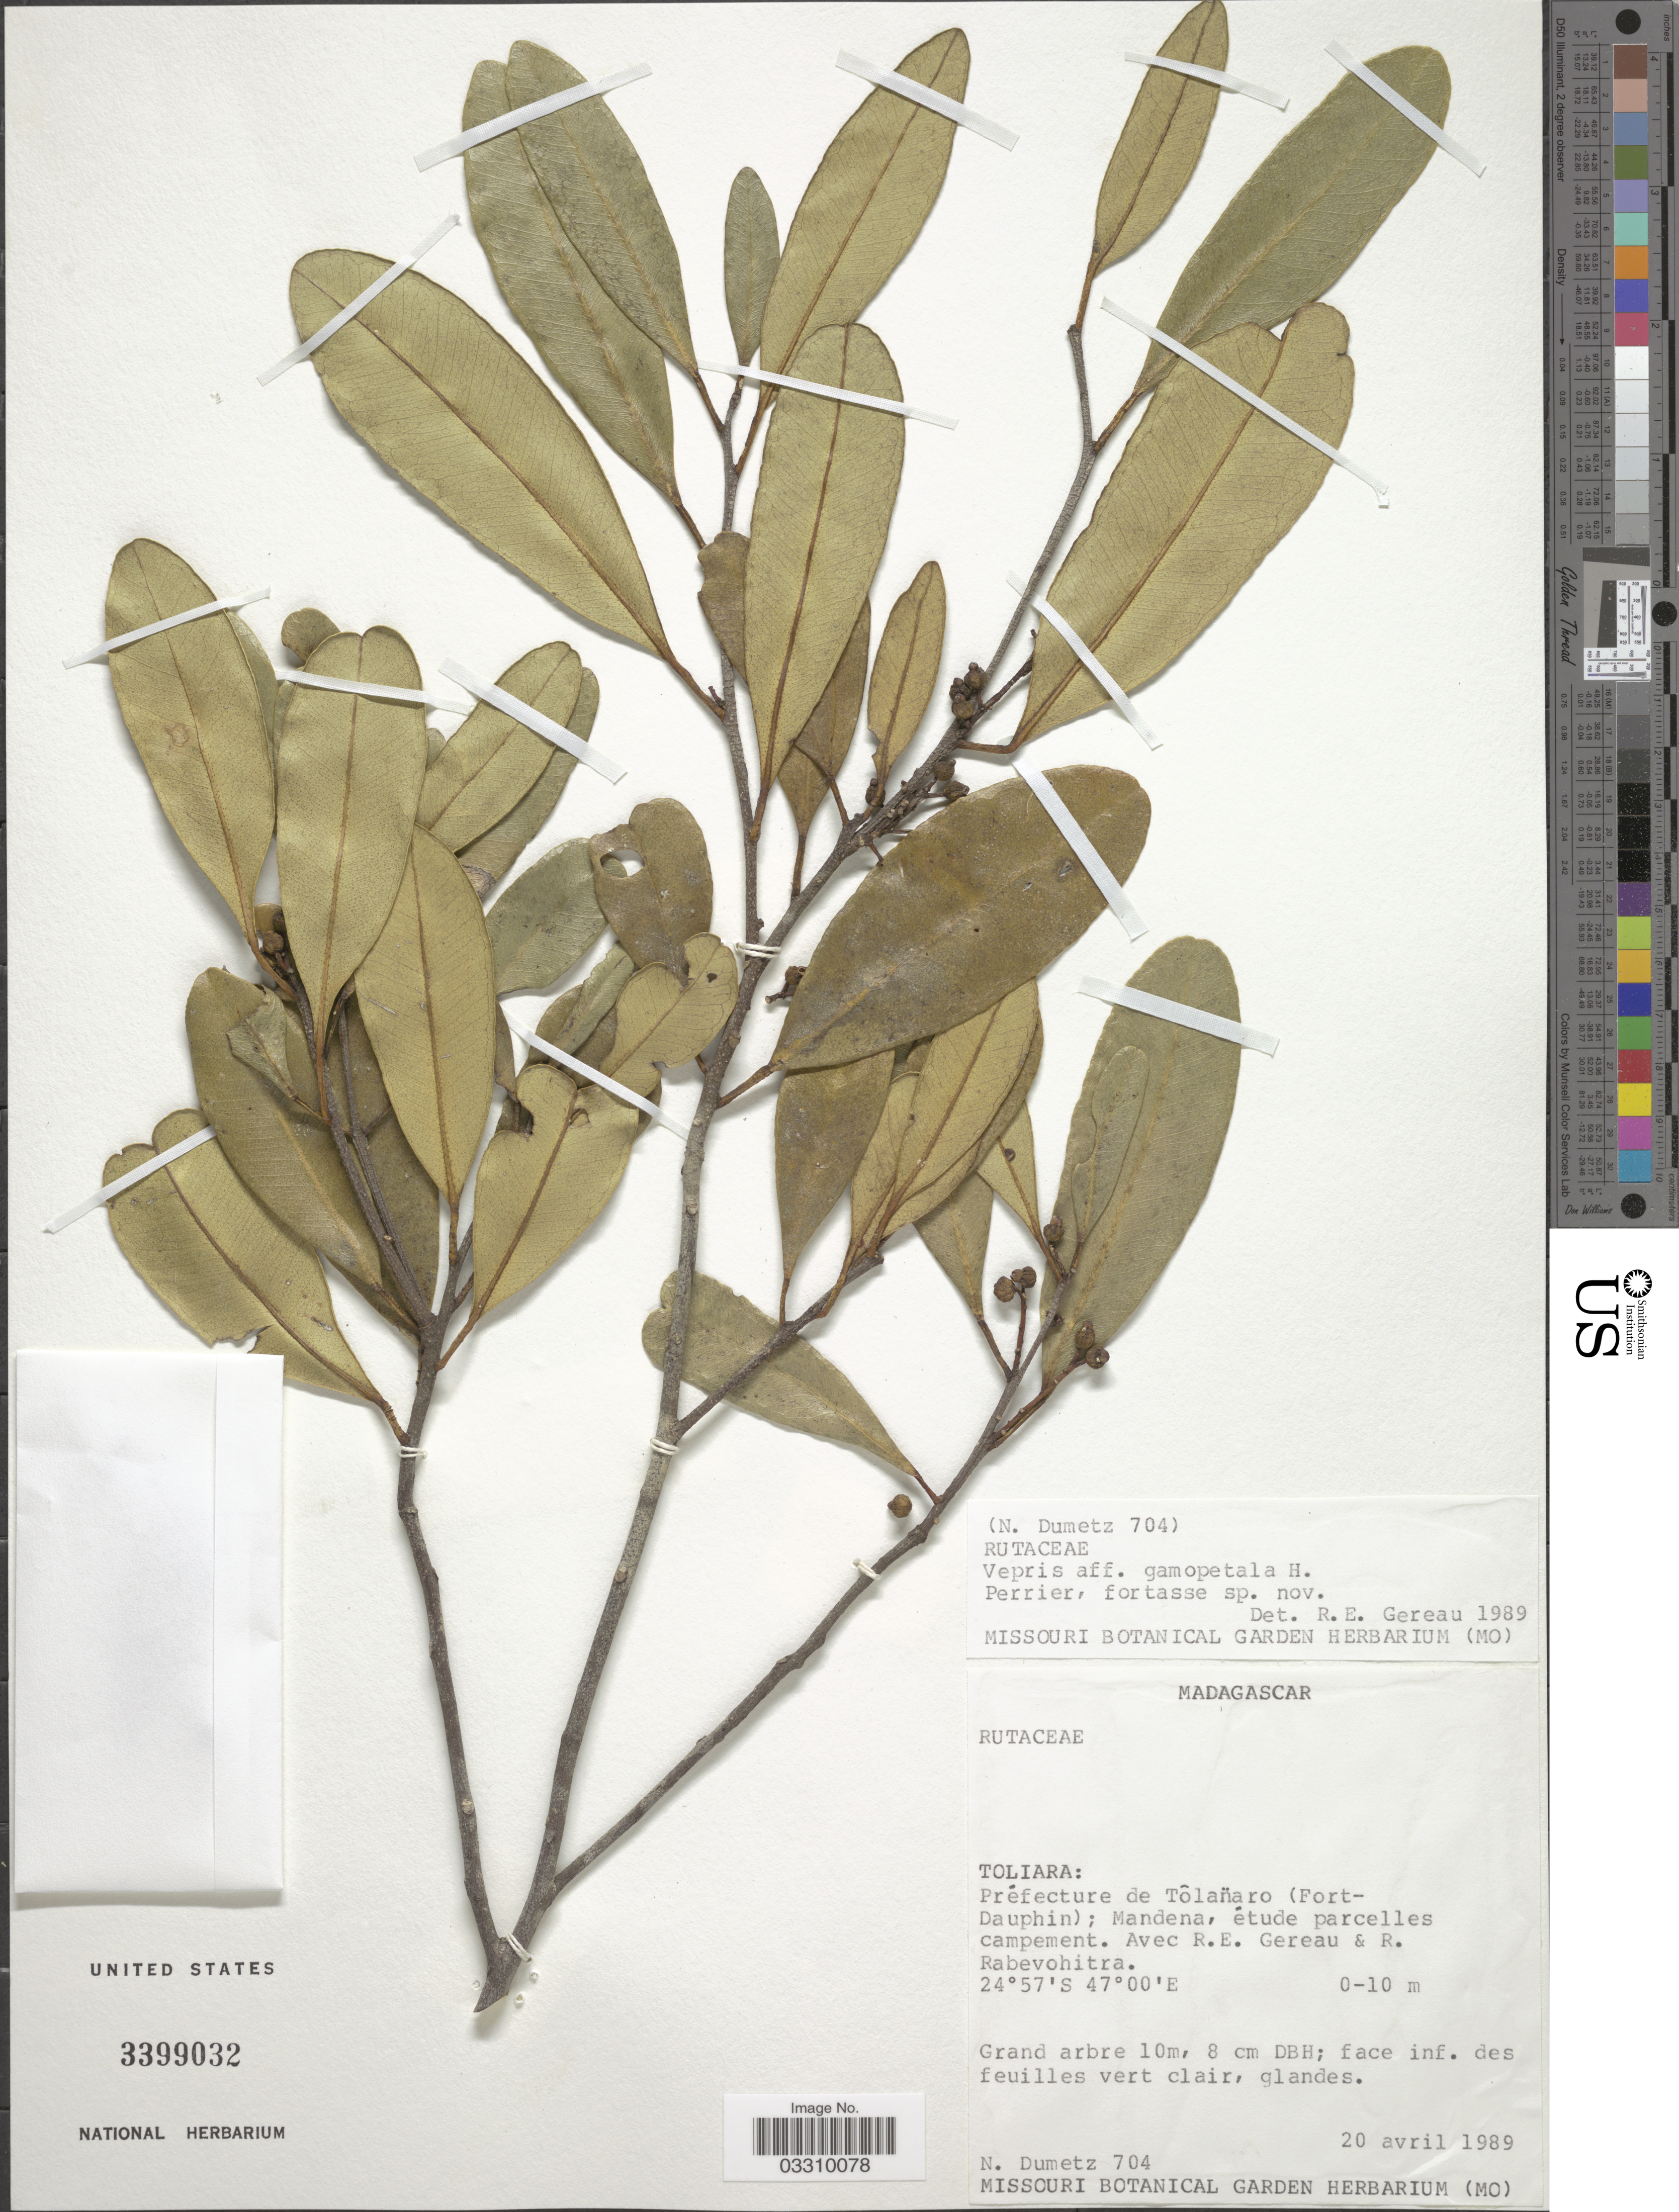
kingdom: Plantae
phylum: Tracheophyta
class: Magnoliopsida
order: Sapindales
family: Rutaceae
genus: Vepris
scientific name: Vepris gamopetala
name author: H. Perrier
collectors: N. Dumetz, R. Gereau & R. Rabevohitra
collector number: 704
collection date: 1989-04-20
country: Madagascar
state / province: Anosy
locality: Préfecture de Tôlanäro (Fort-Dauphin); Mandena, étude parcelles campement.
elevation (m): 0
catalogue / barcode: US 3399032